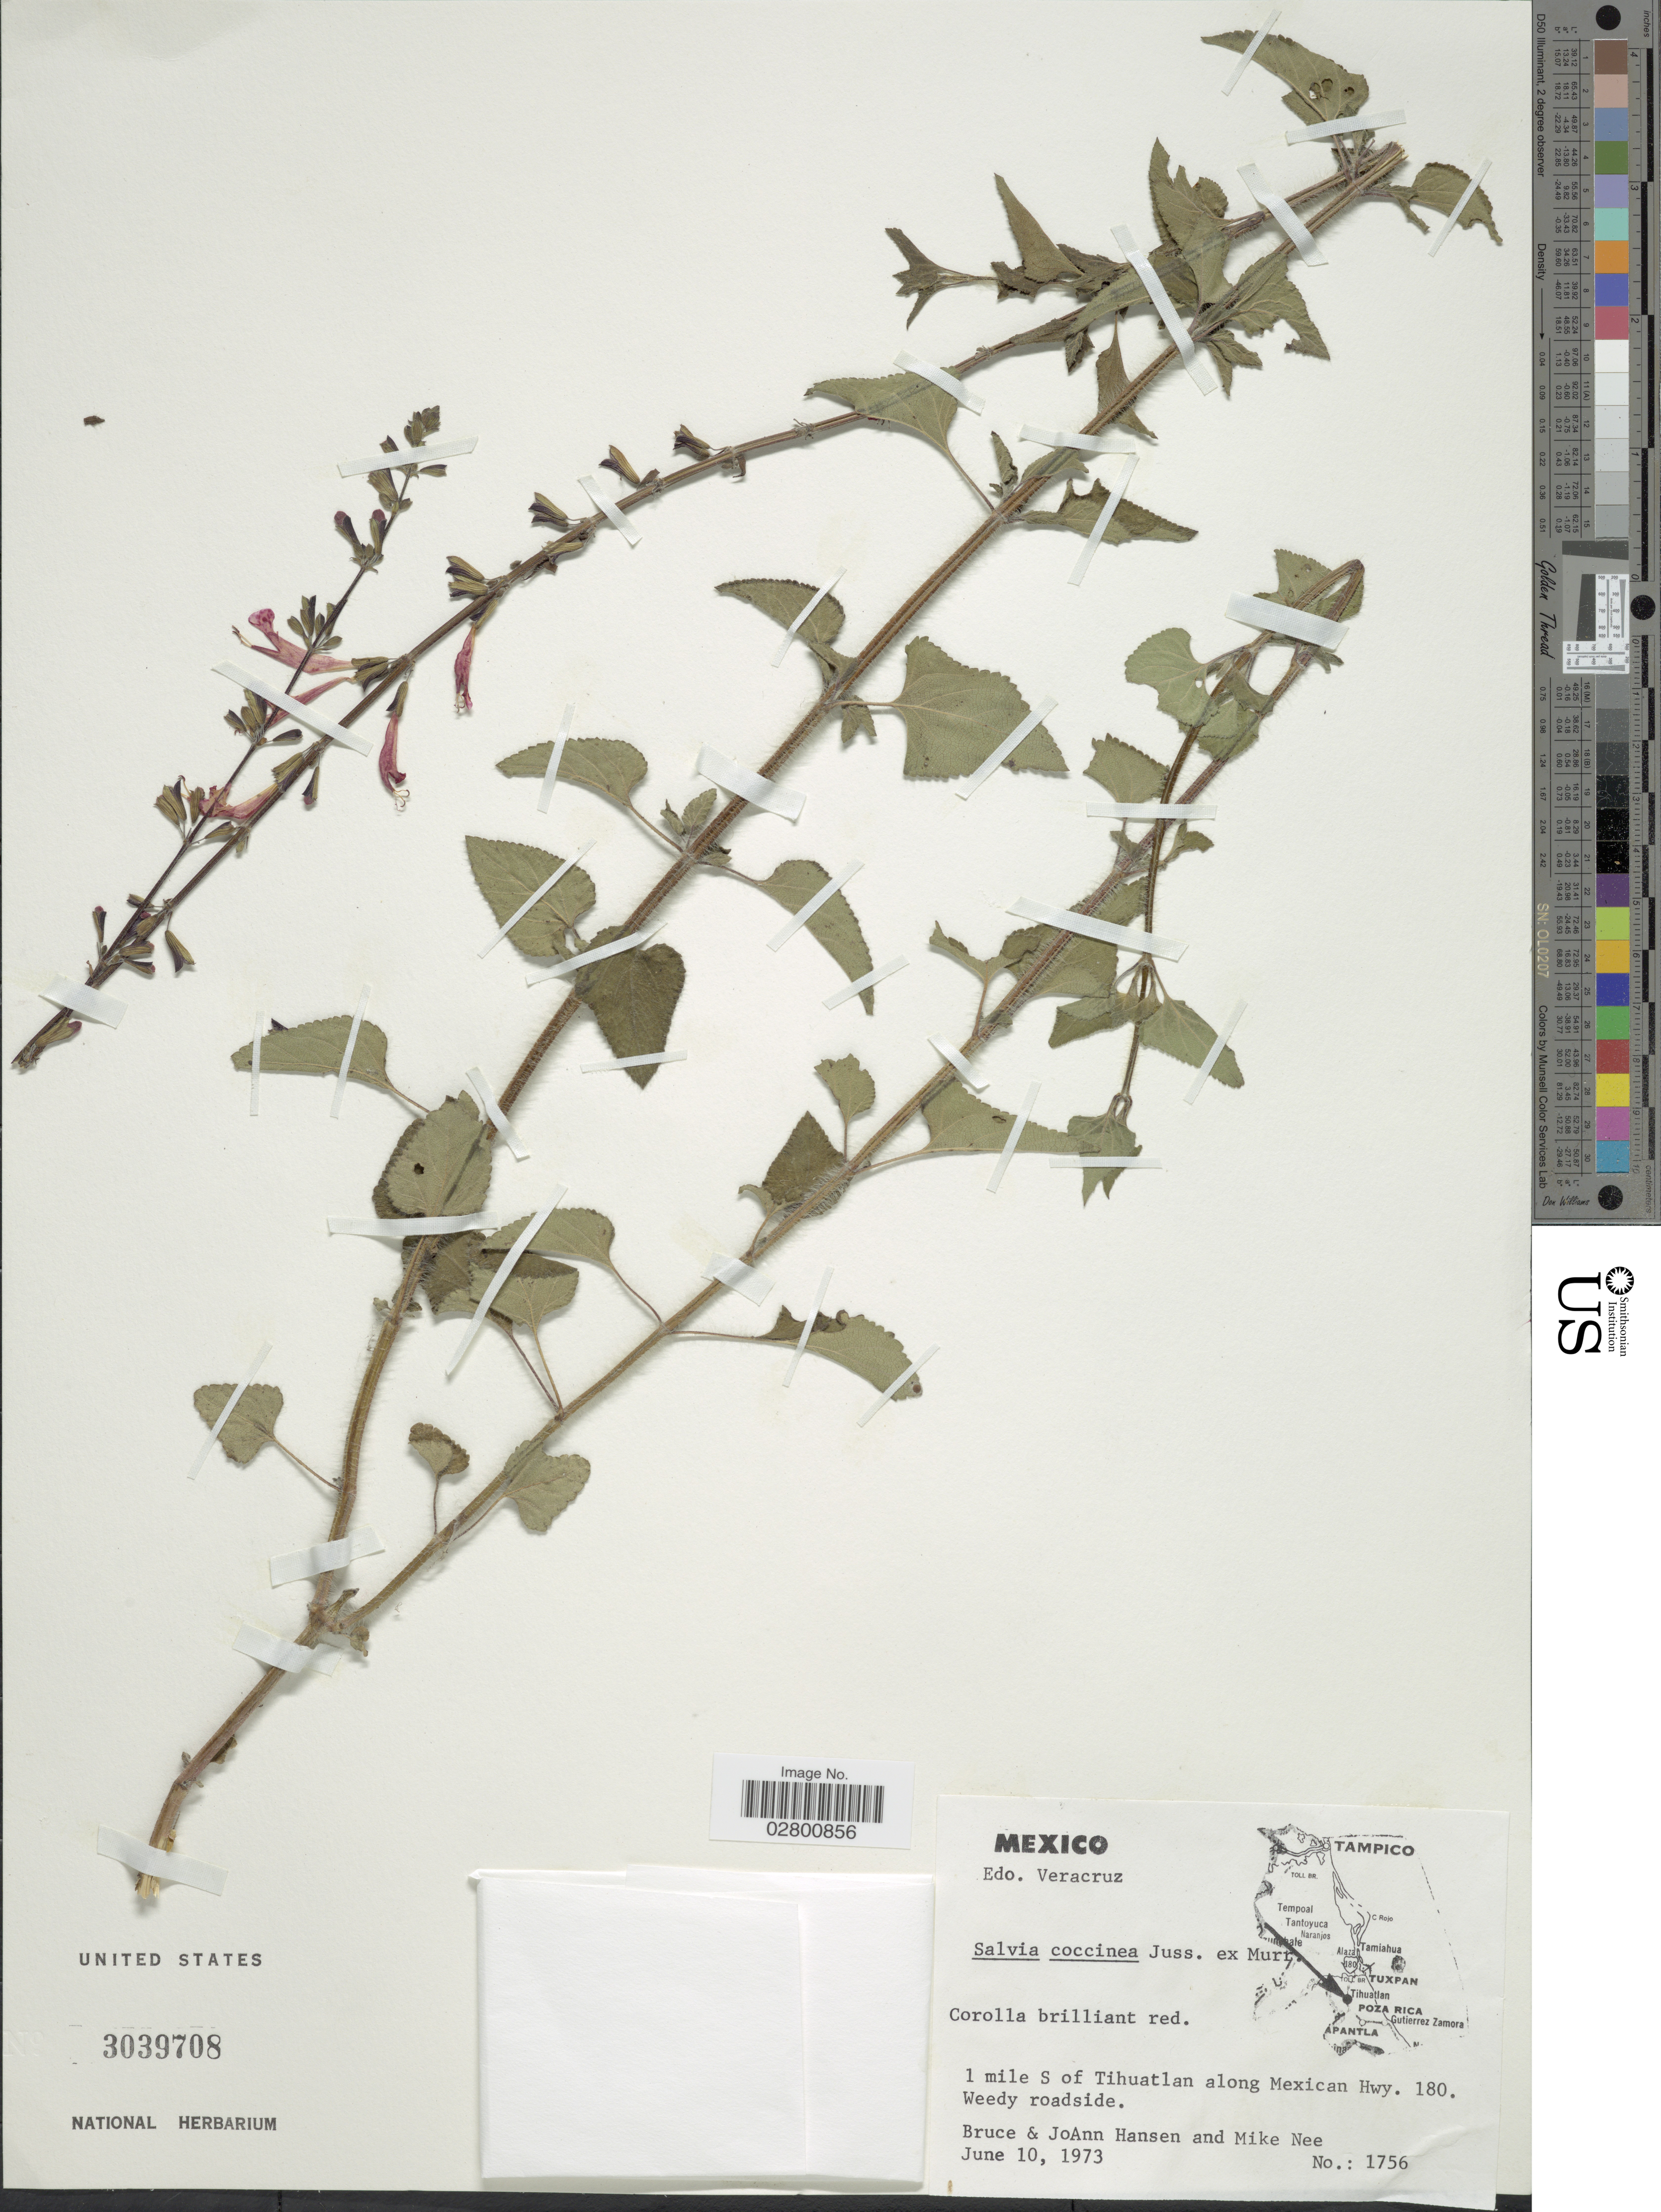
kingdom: Plantae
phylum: Tracheophyta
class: Magnoliopsida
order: Lamiales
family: Lamiaceae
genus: Salvia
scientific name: Salvia coccinea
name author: Etlinger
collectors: B. Hansen, J. Hansen & M. Nee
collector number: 1756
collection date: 1973-06-10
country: Mexico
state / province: Veracruz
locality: Edo. Veracruz. 1 mile S of Tihuatlan along Mexican Hwy. 180. Weedy roadside.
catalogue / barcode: US 3039708